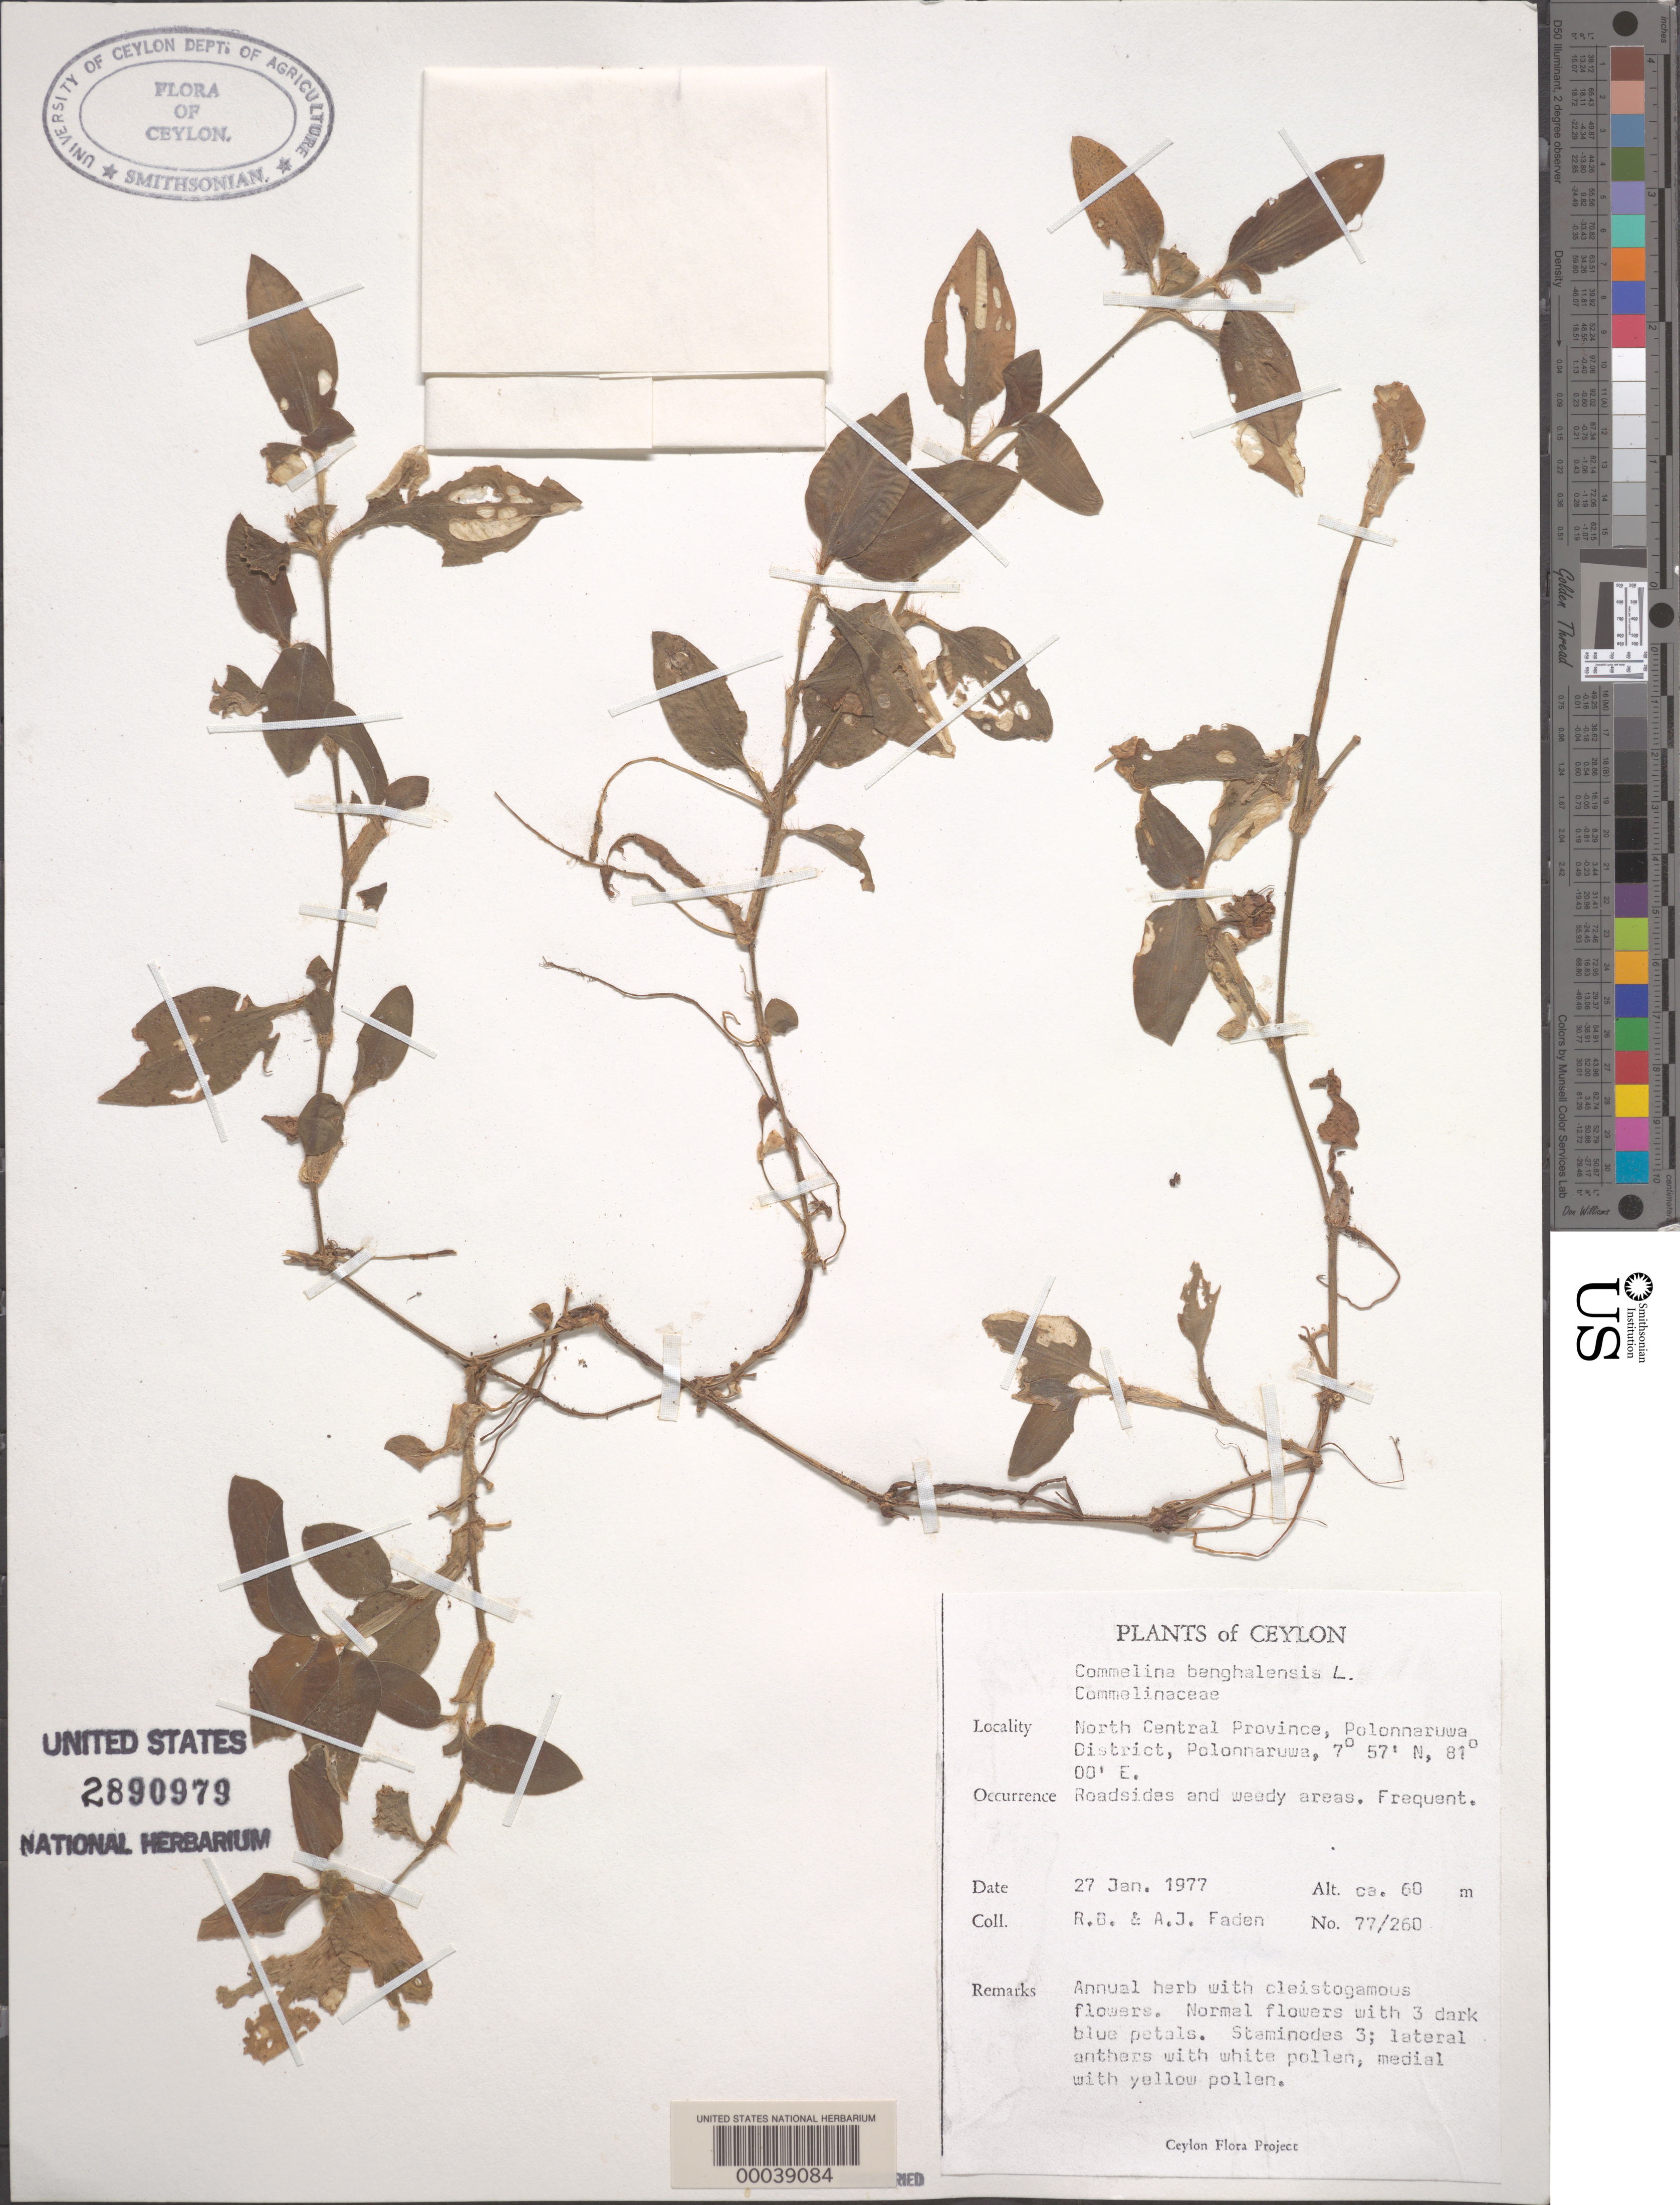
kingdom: Plantae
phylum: Tracheophyta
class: Liliopsida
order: Commelinales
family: Commelinaceae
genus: Commelina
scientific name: Commelina benghalensis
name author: L.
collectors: R. B. Faden & A. J. Faden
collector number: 77/260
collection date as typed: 27 Jan 1977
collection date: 1977-01-27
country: Sri Lanka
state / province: North Central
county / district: Polonnaruwa Dist.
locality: Polonnaruwa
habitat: Roadsides and weedy areas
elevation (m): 60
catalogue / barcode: US 2890979